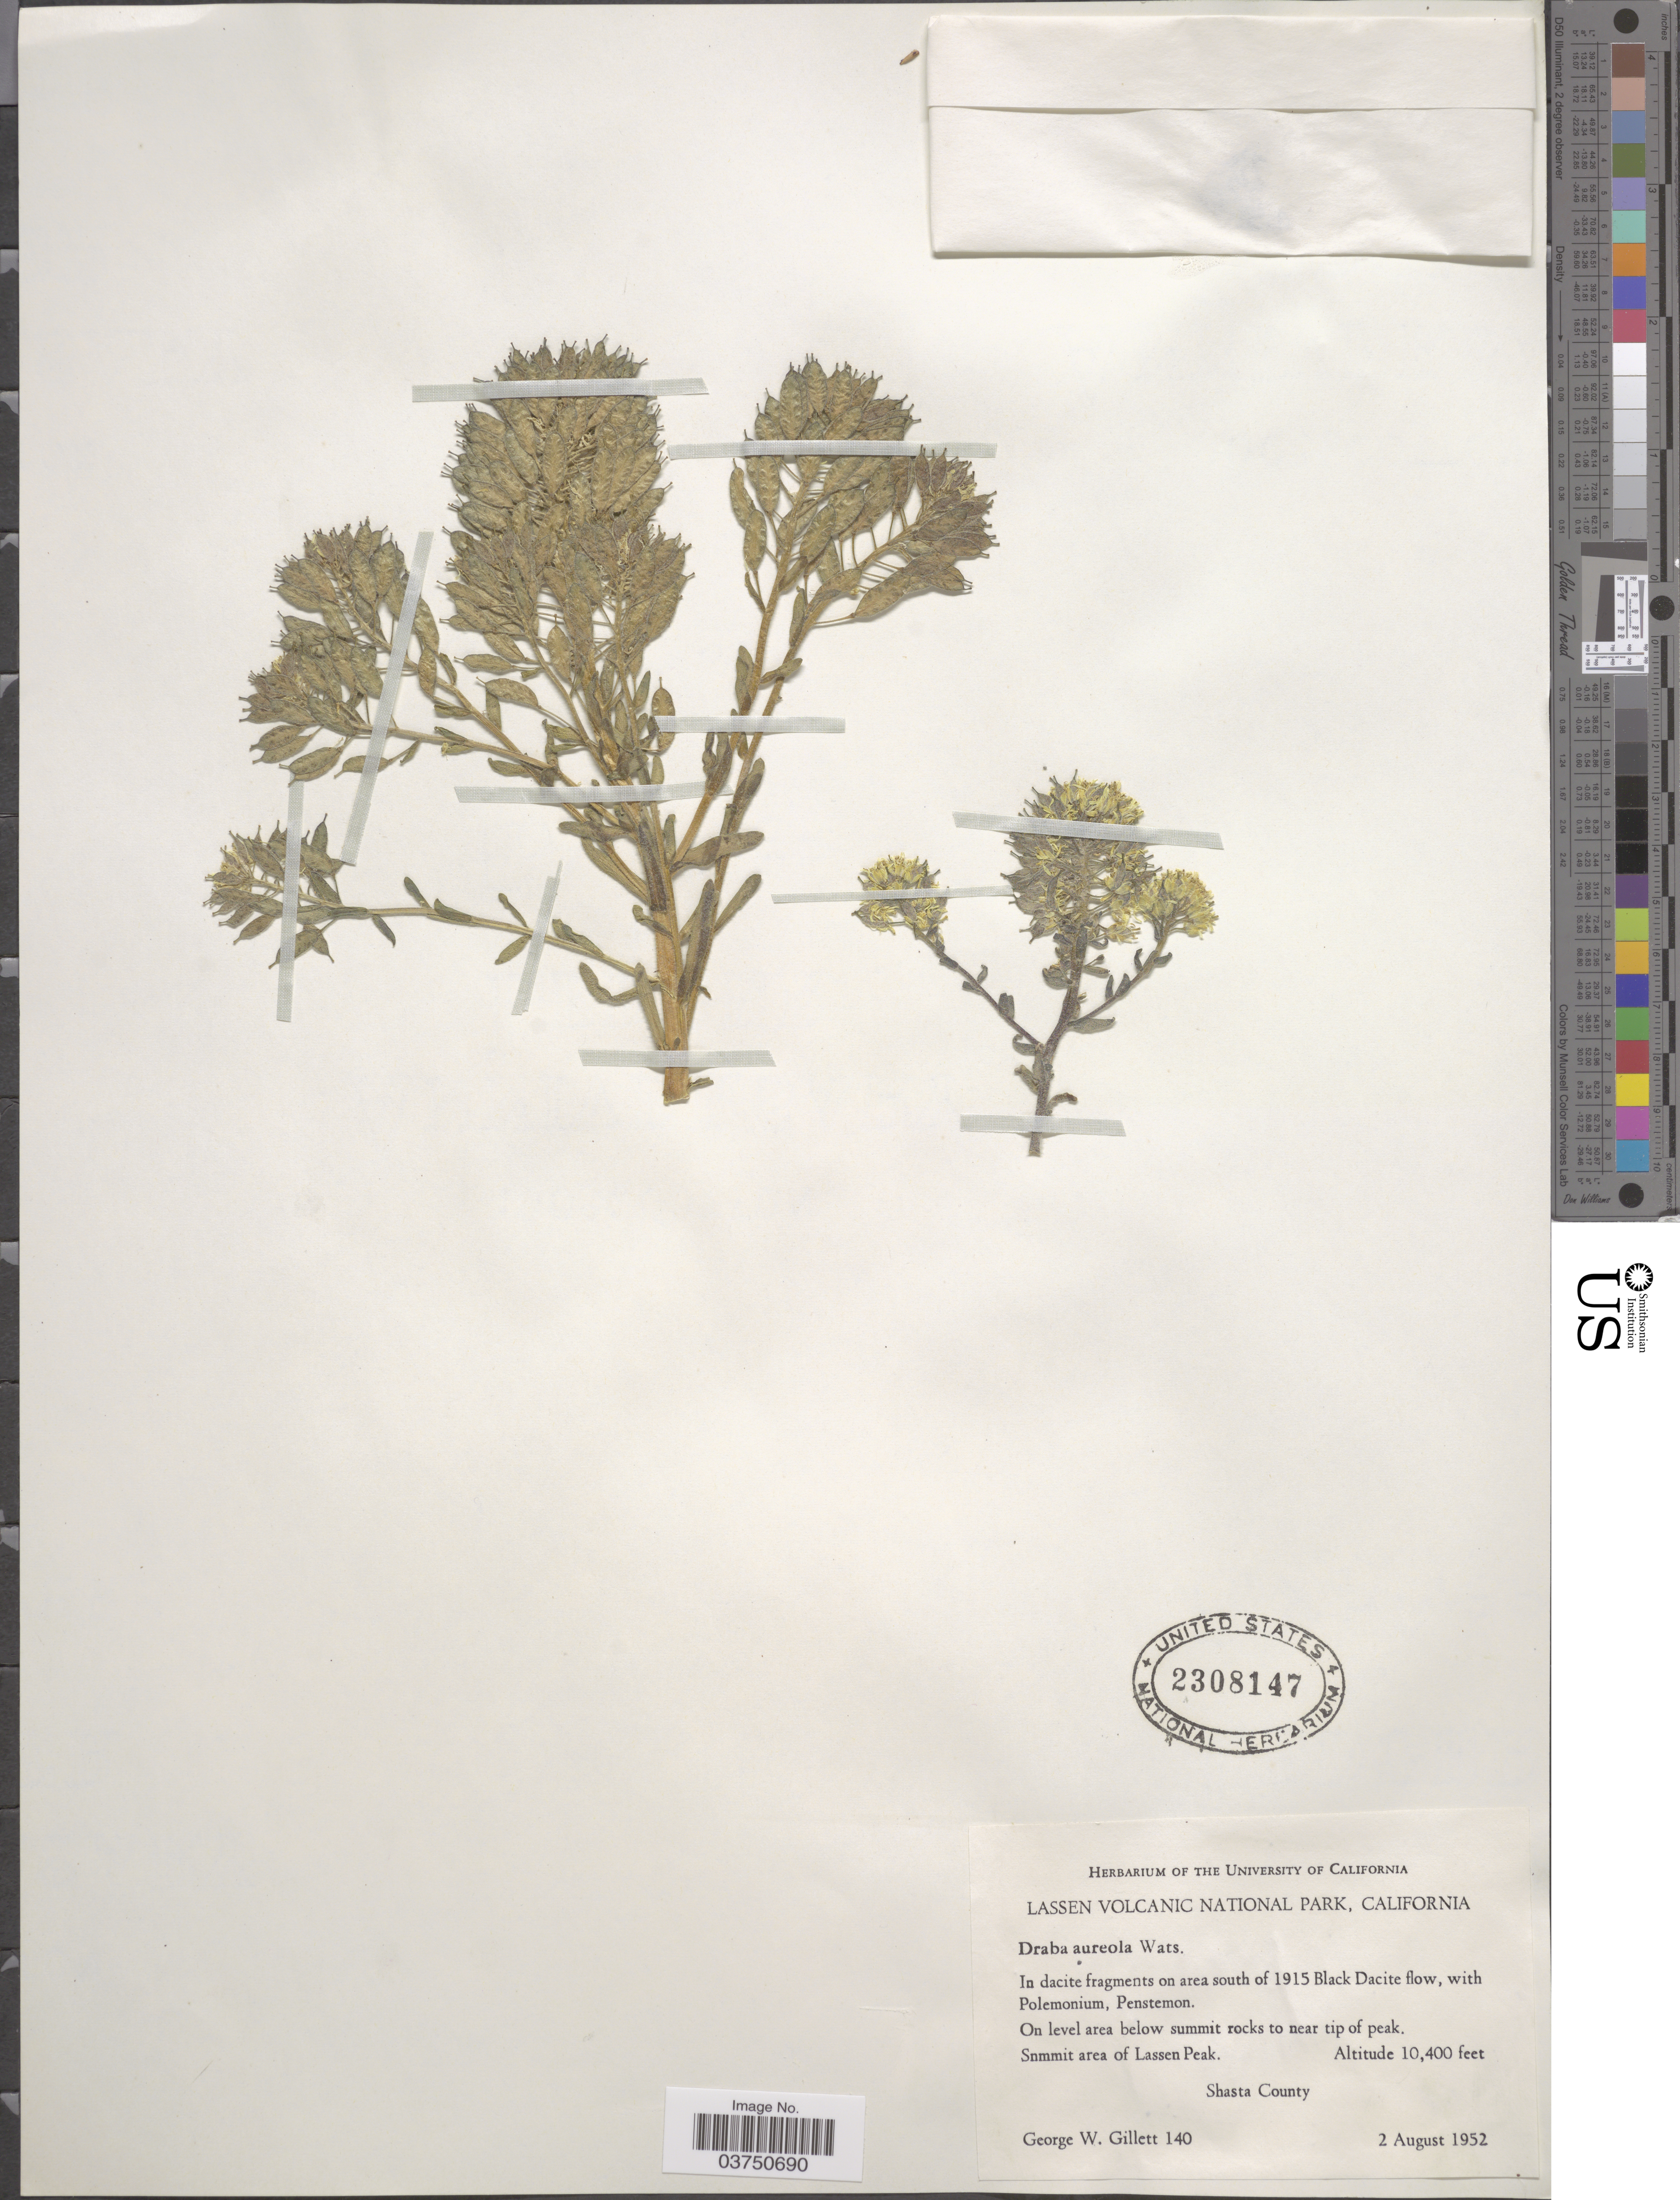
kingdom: Plantae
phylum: Tracheophyta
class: Magnoliopsida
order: Brassicales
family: Brassicaceae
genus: Draba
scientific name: Draba aureola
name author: S. Watson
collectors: G. Gillett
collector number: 140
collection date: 1952-08-02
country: United States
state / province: California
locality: Lassen Volcanic National Park. On level area below summit rocks to near tip of peak. Snmmit area of Lassen Peak.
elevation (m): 3170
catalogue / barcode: US 2308147